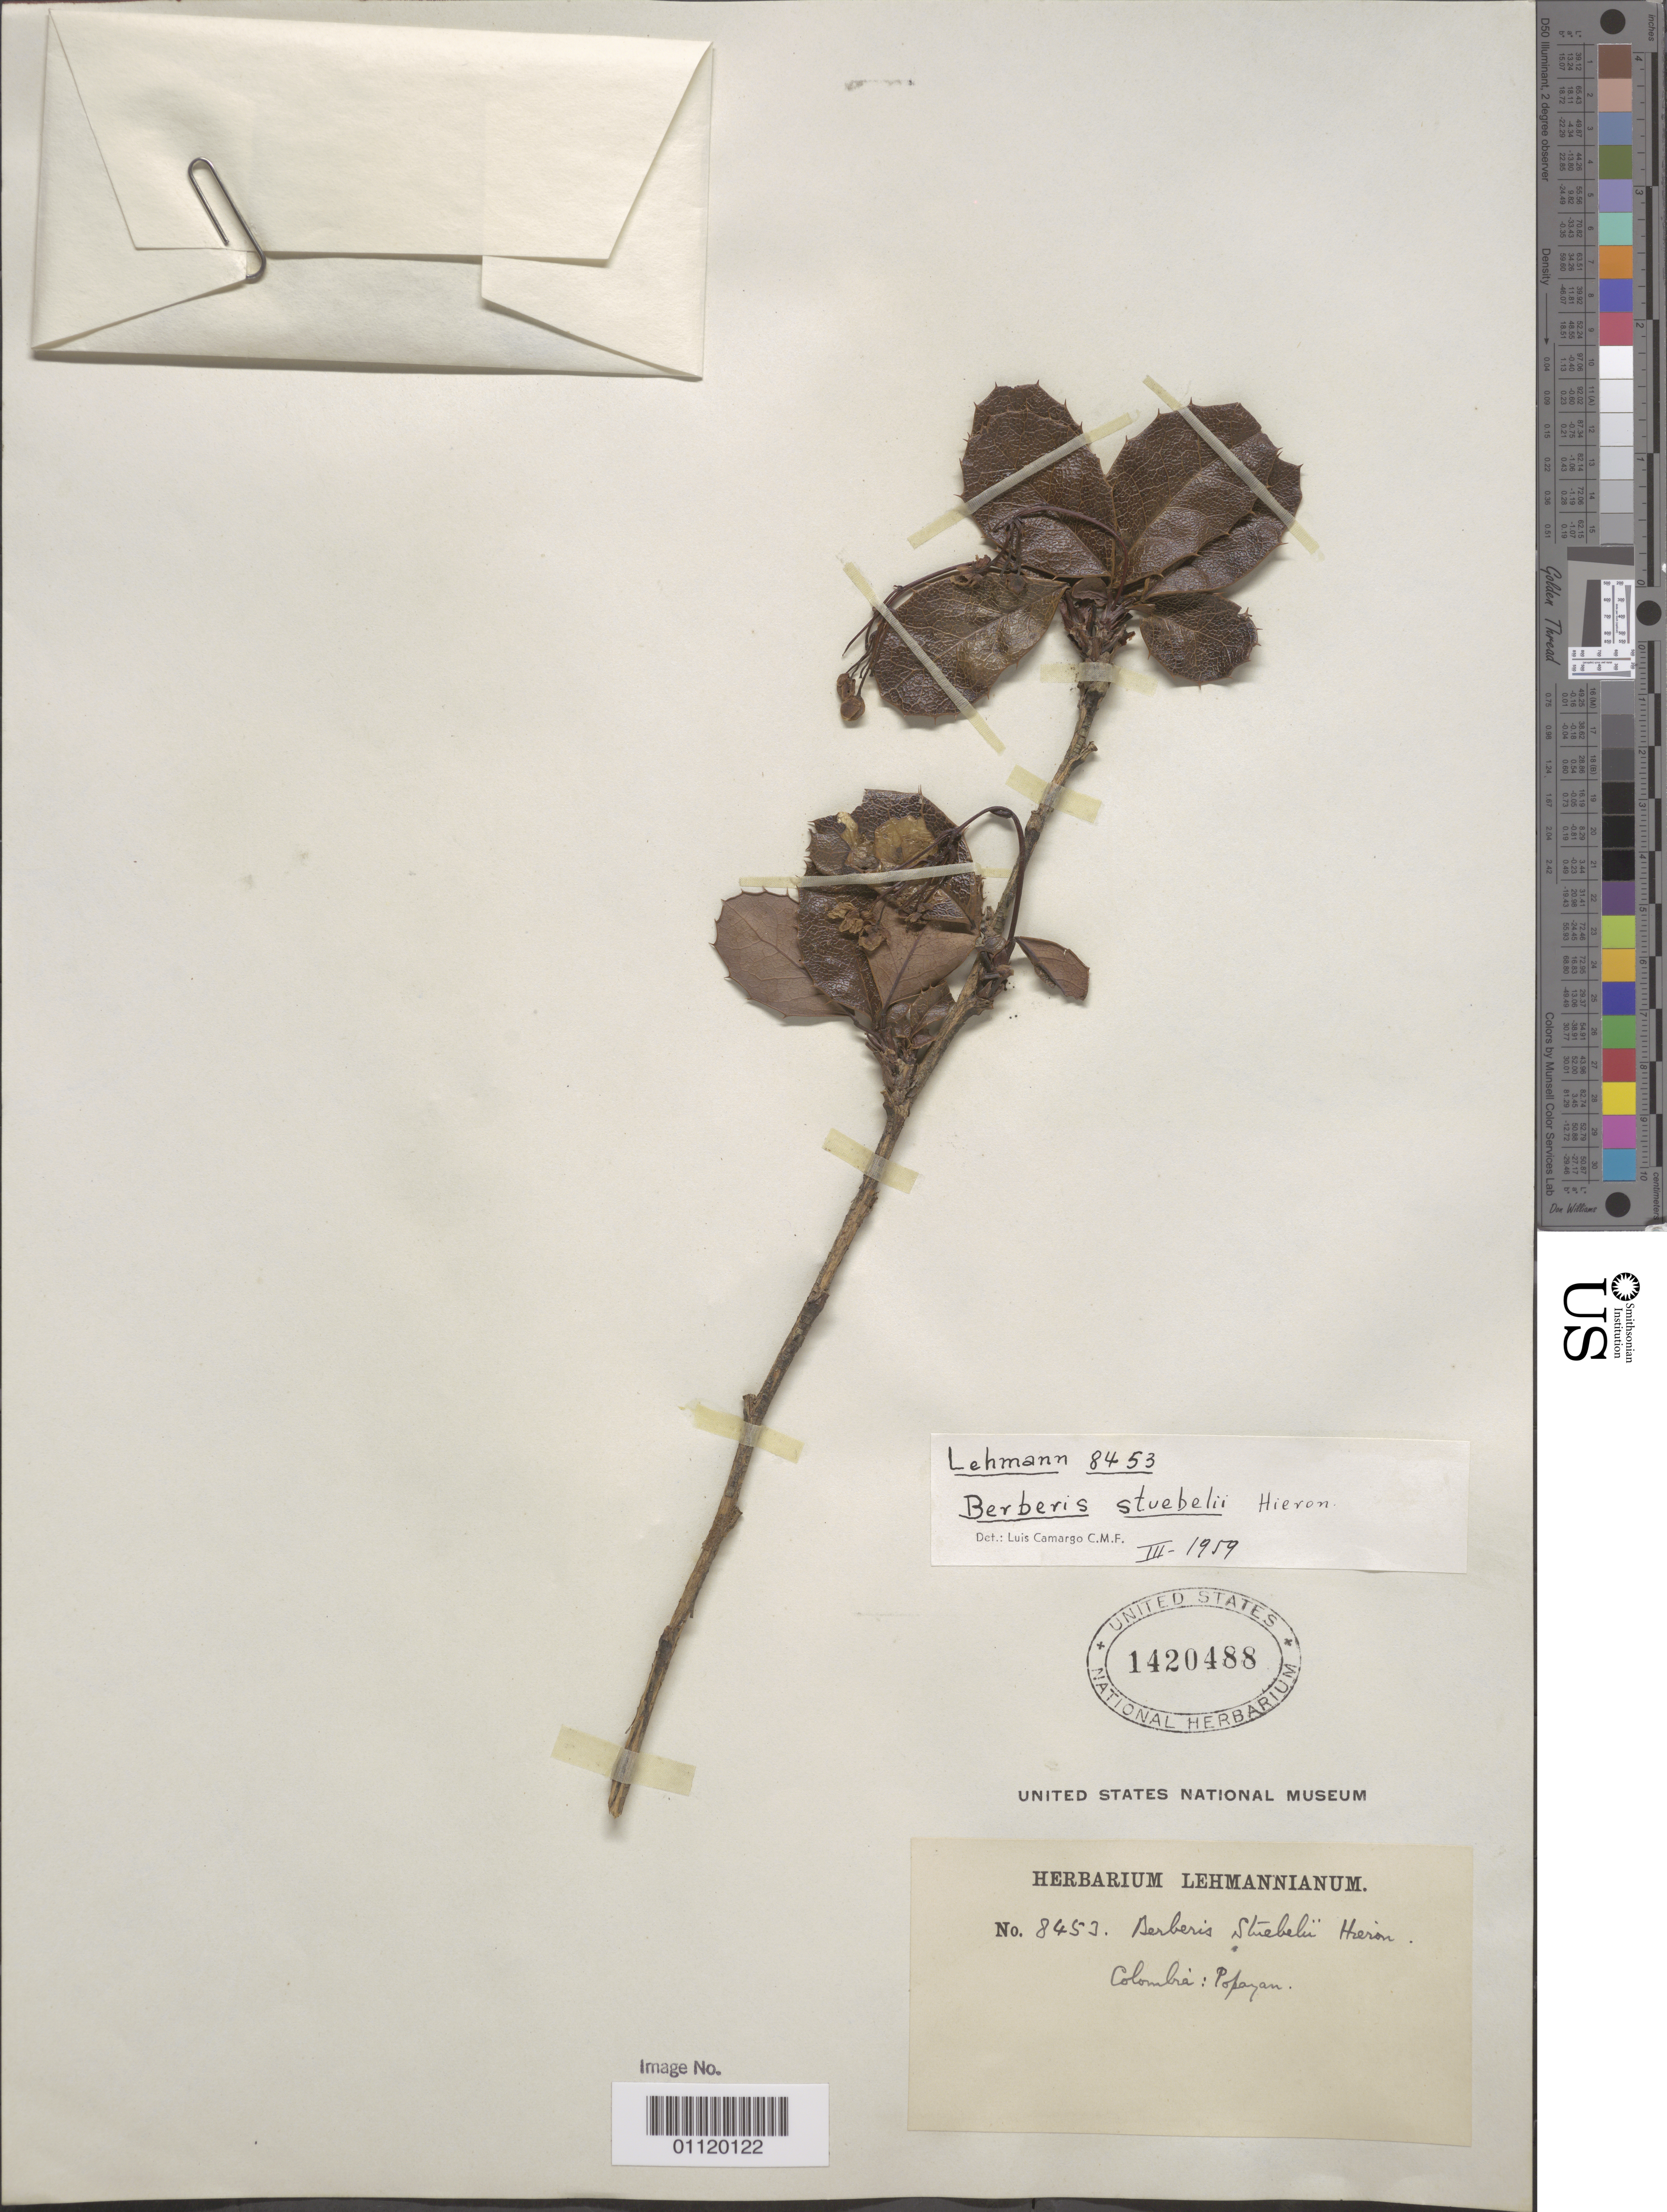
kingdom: Plantae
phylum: Tracheophyta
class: Magnoliopsida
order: Ranunculales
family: Berberidaceae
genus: Berberis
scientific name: Berberis stuebelii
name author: Hieron.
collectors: F. C. Lehmann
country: Colombia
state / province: Cauca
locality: Colombia: Popayan.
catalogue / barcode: US 1420488